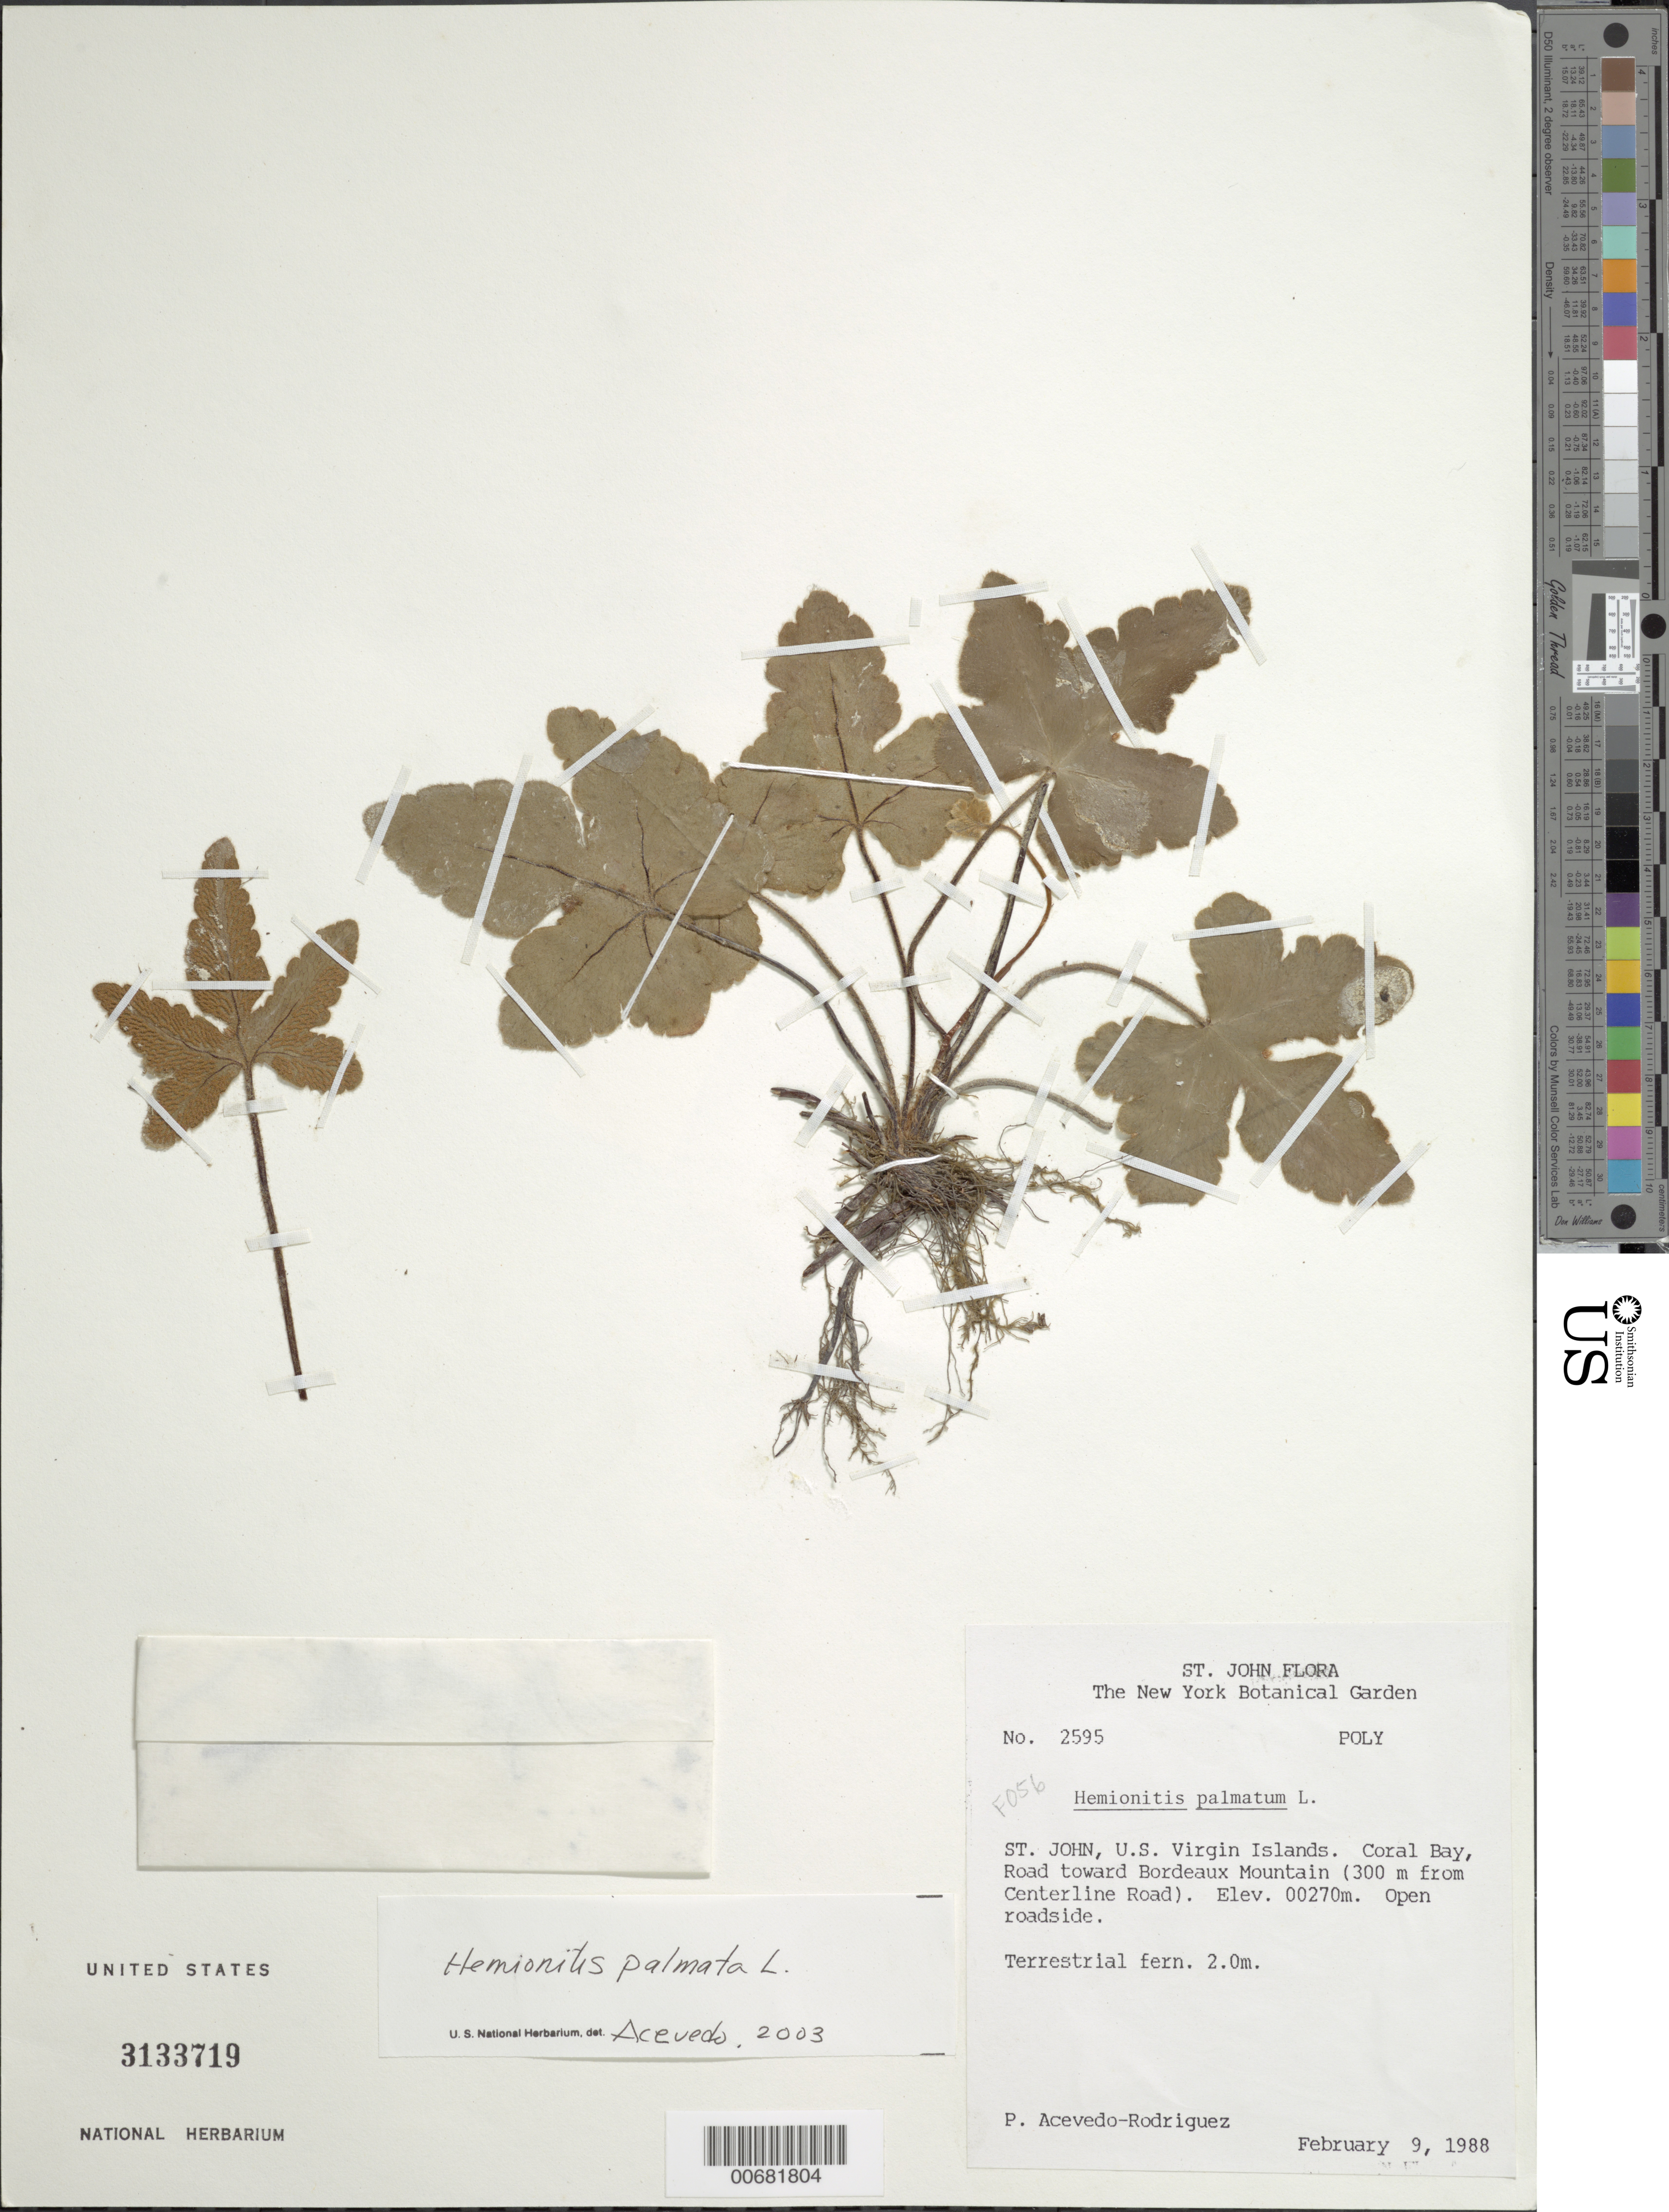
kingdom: Plantae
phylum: Tracheophyta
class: Polypodiopsida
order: Polypodiales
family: Pteridaceae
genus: Hemionitis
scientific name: Hemionitis palmata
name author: L.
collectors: P. Acevedo-Rodr.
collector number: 2595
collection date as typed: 09 Feb 1988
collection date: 1988-02-09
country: U.S. Virgin Islands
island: St. John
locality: Road toward Bordeaux Mountain (300 m from Centerline Road)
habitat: Open roadside.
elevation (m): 270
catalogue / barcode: US 3133719